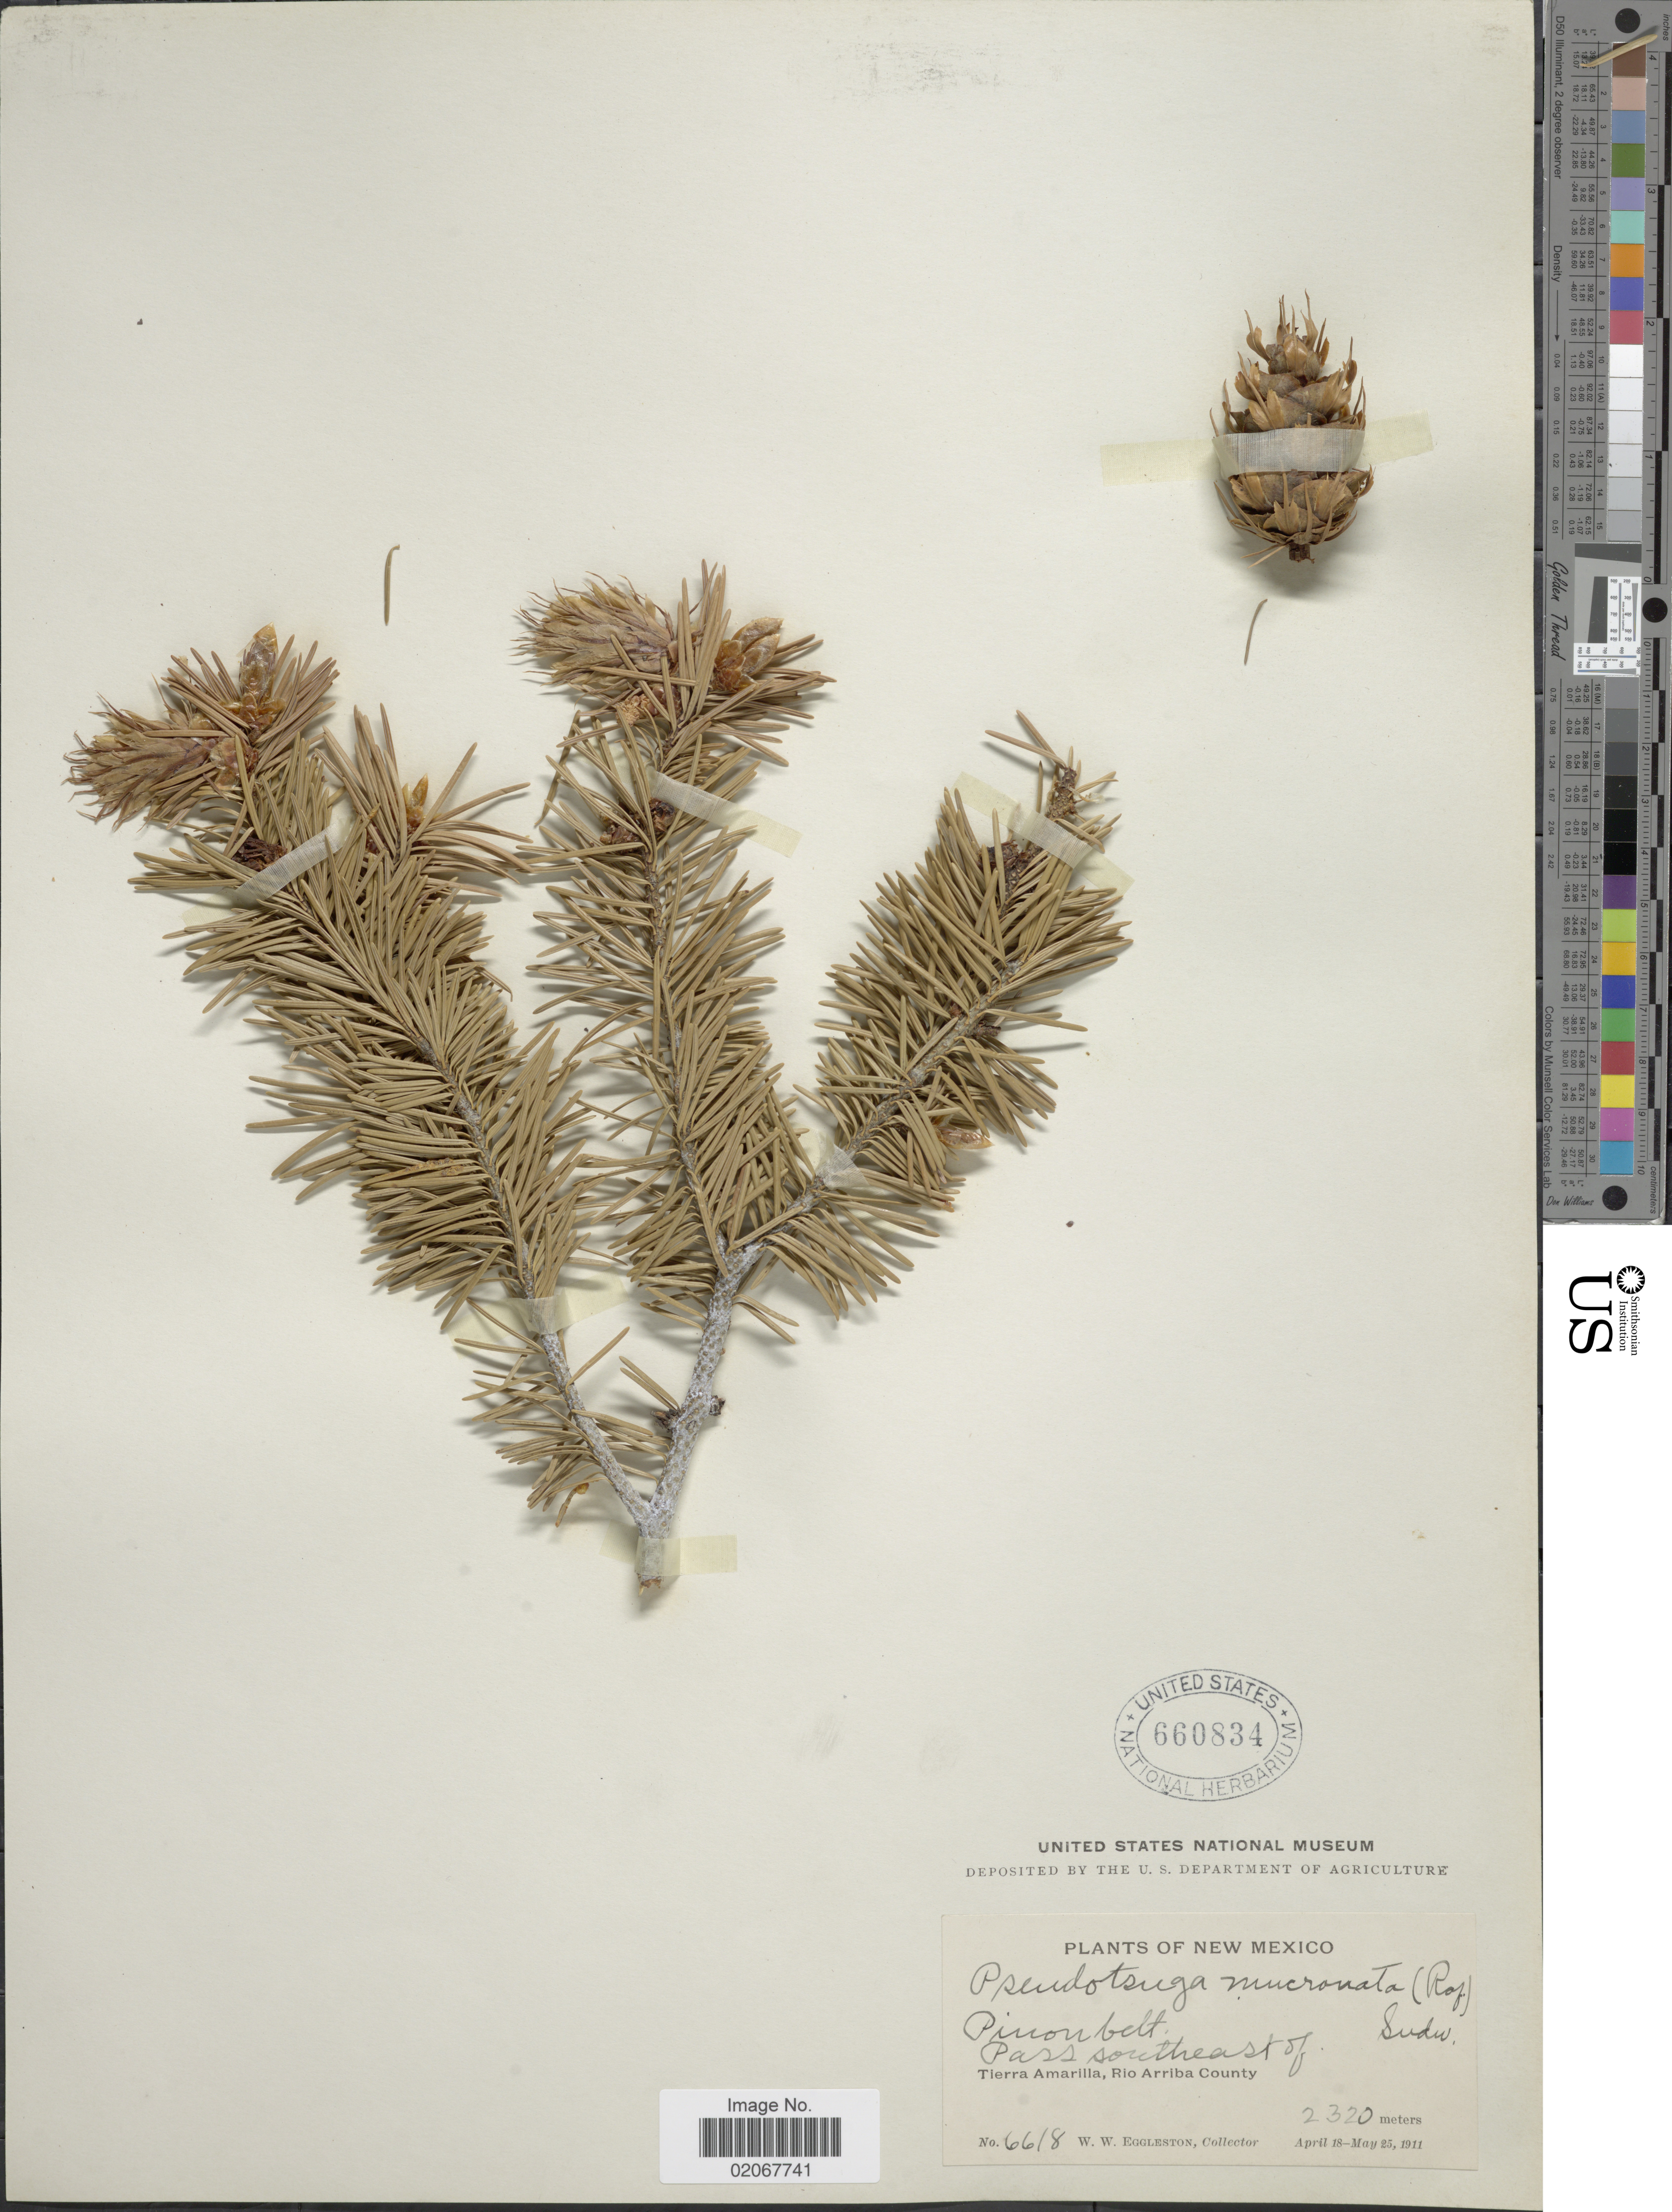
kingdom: Plantae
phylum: Tracheophyta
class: Pinopsida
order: Pinales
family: Pinaceae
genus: Pseudotsuga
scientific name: Pseudotsuga menziesii var. glauca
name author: (Beissn.) Franco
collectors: W. W. Eggleston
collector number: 6618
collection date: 1911-04-18/1911-05-25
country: United States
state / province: New Mexico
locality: Pinon belt. Pass southeast of Tierra Amarilla, Rio Arriba County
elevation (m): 2320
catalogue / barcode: US 660834